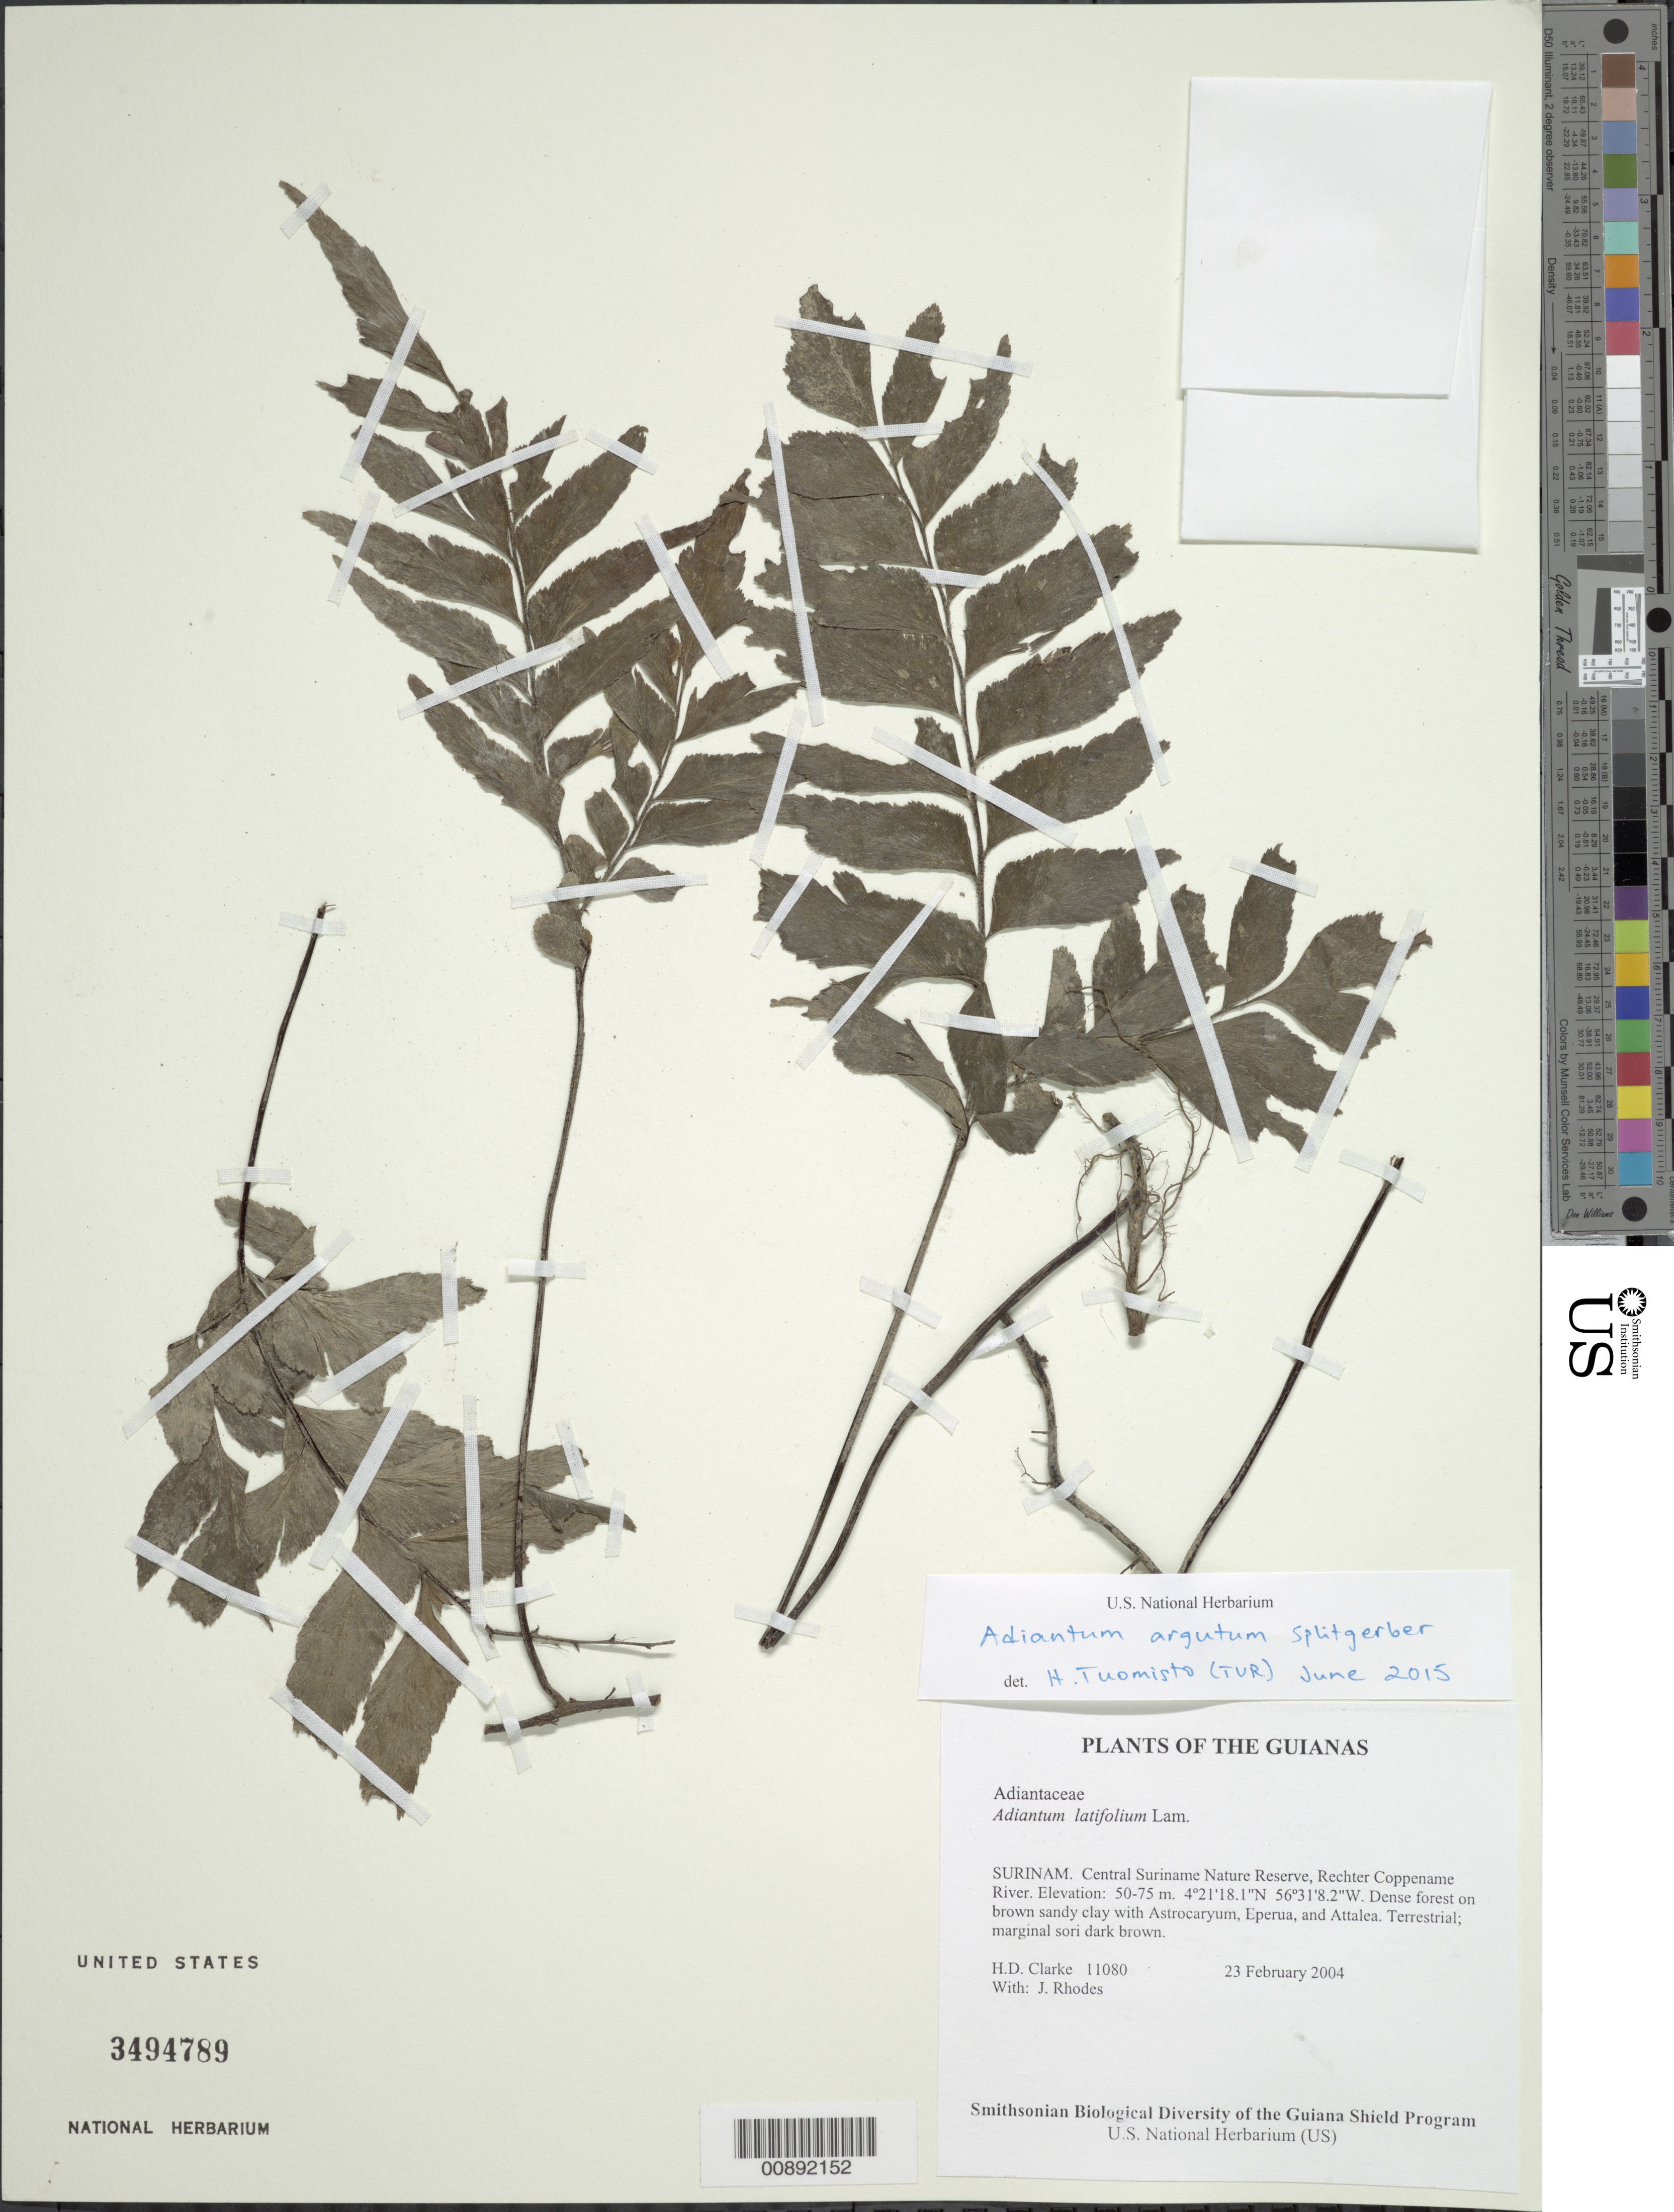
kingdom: Plantae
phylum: Tracheophyta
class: Polypodiopsida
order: Polypodiales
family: Pteridaceae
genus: Adiantum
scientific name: Adiantum argutum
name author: Splitg.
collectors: H. D. Clarke & J. Rhodes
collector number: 11080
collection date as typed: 23 February 2004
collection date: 2004-02-23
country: Suriname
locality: Central Suriname Nature Reserve, Rechter Coppename River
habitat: Dense forest on brown sandy clay with Astrocaryum, Eperua, and Attalea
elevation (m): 50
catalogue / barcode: US 3494789